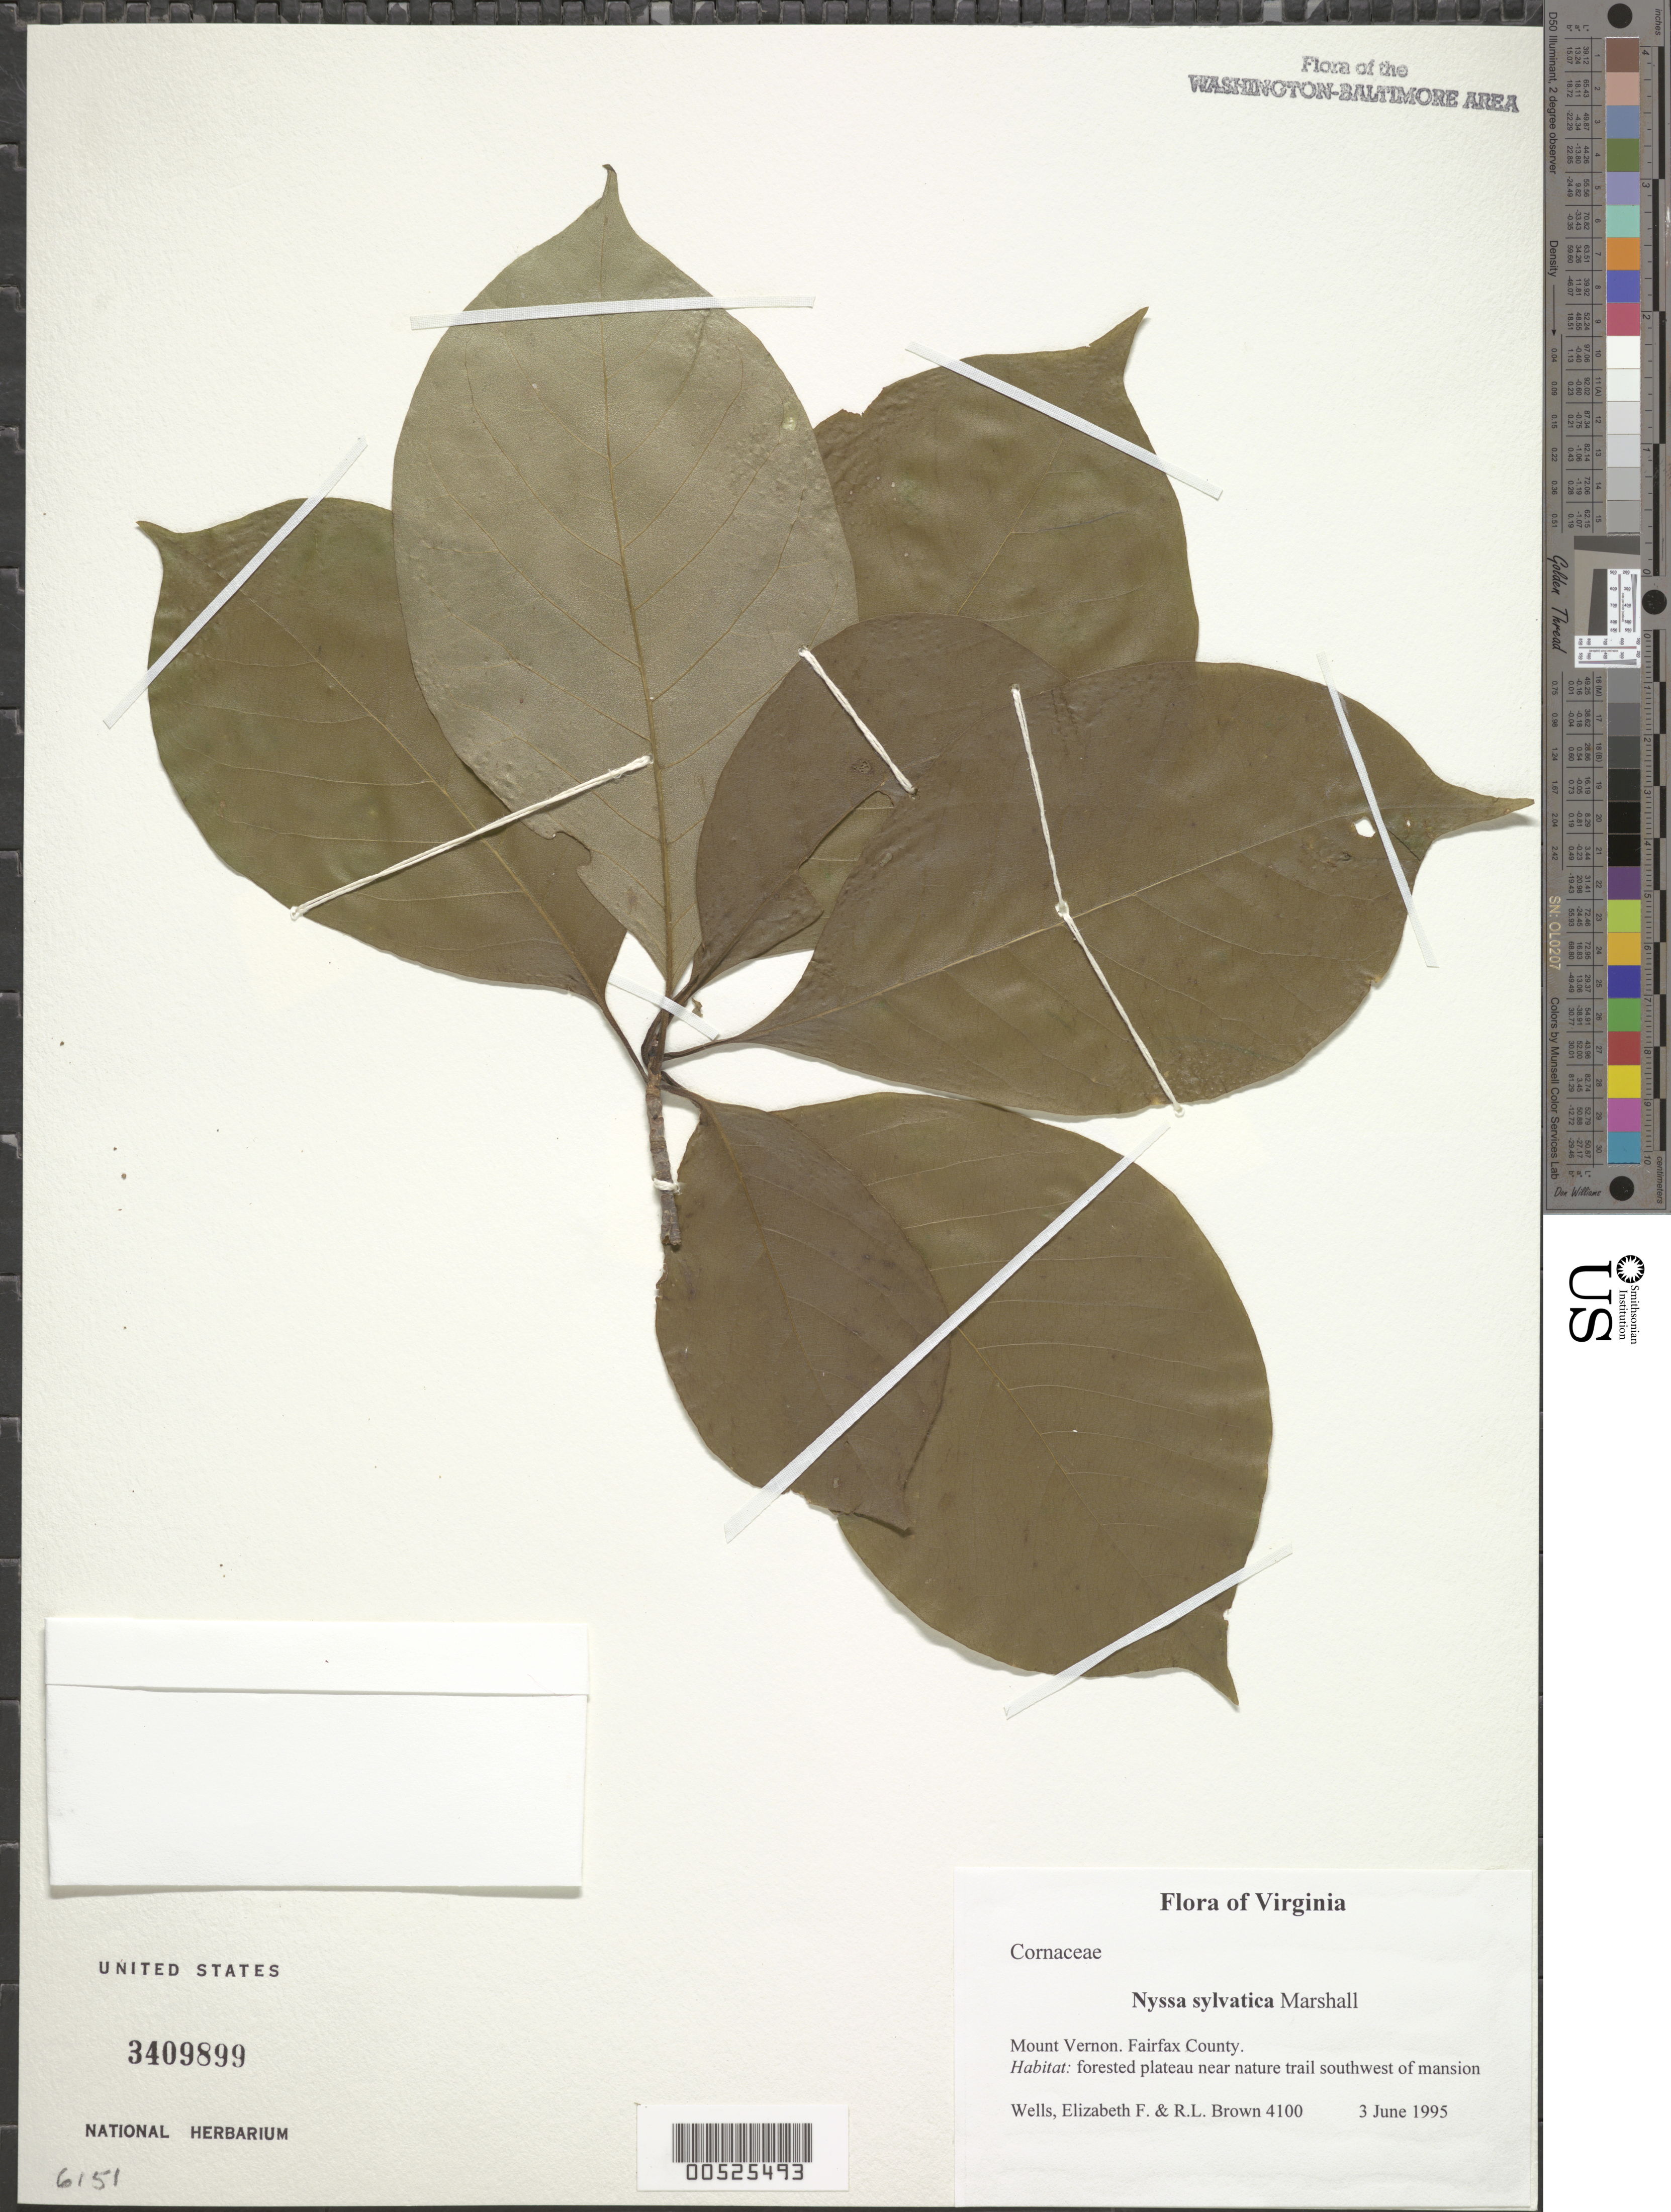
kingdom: Plantae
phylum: Tracheophyta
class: Magnoliopsida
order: Cornales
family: Nyssaceae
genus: Nyssa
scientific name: Nyssa sylvatica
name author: Marshall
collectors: E. F. Wells & R. L. Brown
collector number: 4100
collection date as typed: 03 Jun 1995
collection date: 1995-06-03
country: United States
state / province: Virginia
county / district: Fairfax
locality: Mount Vernon. Near nature trail sw of mansion.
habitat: Forested plateau.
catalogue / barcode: US 3409899